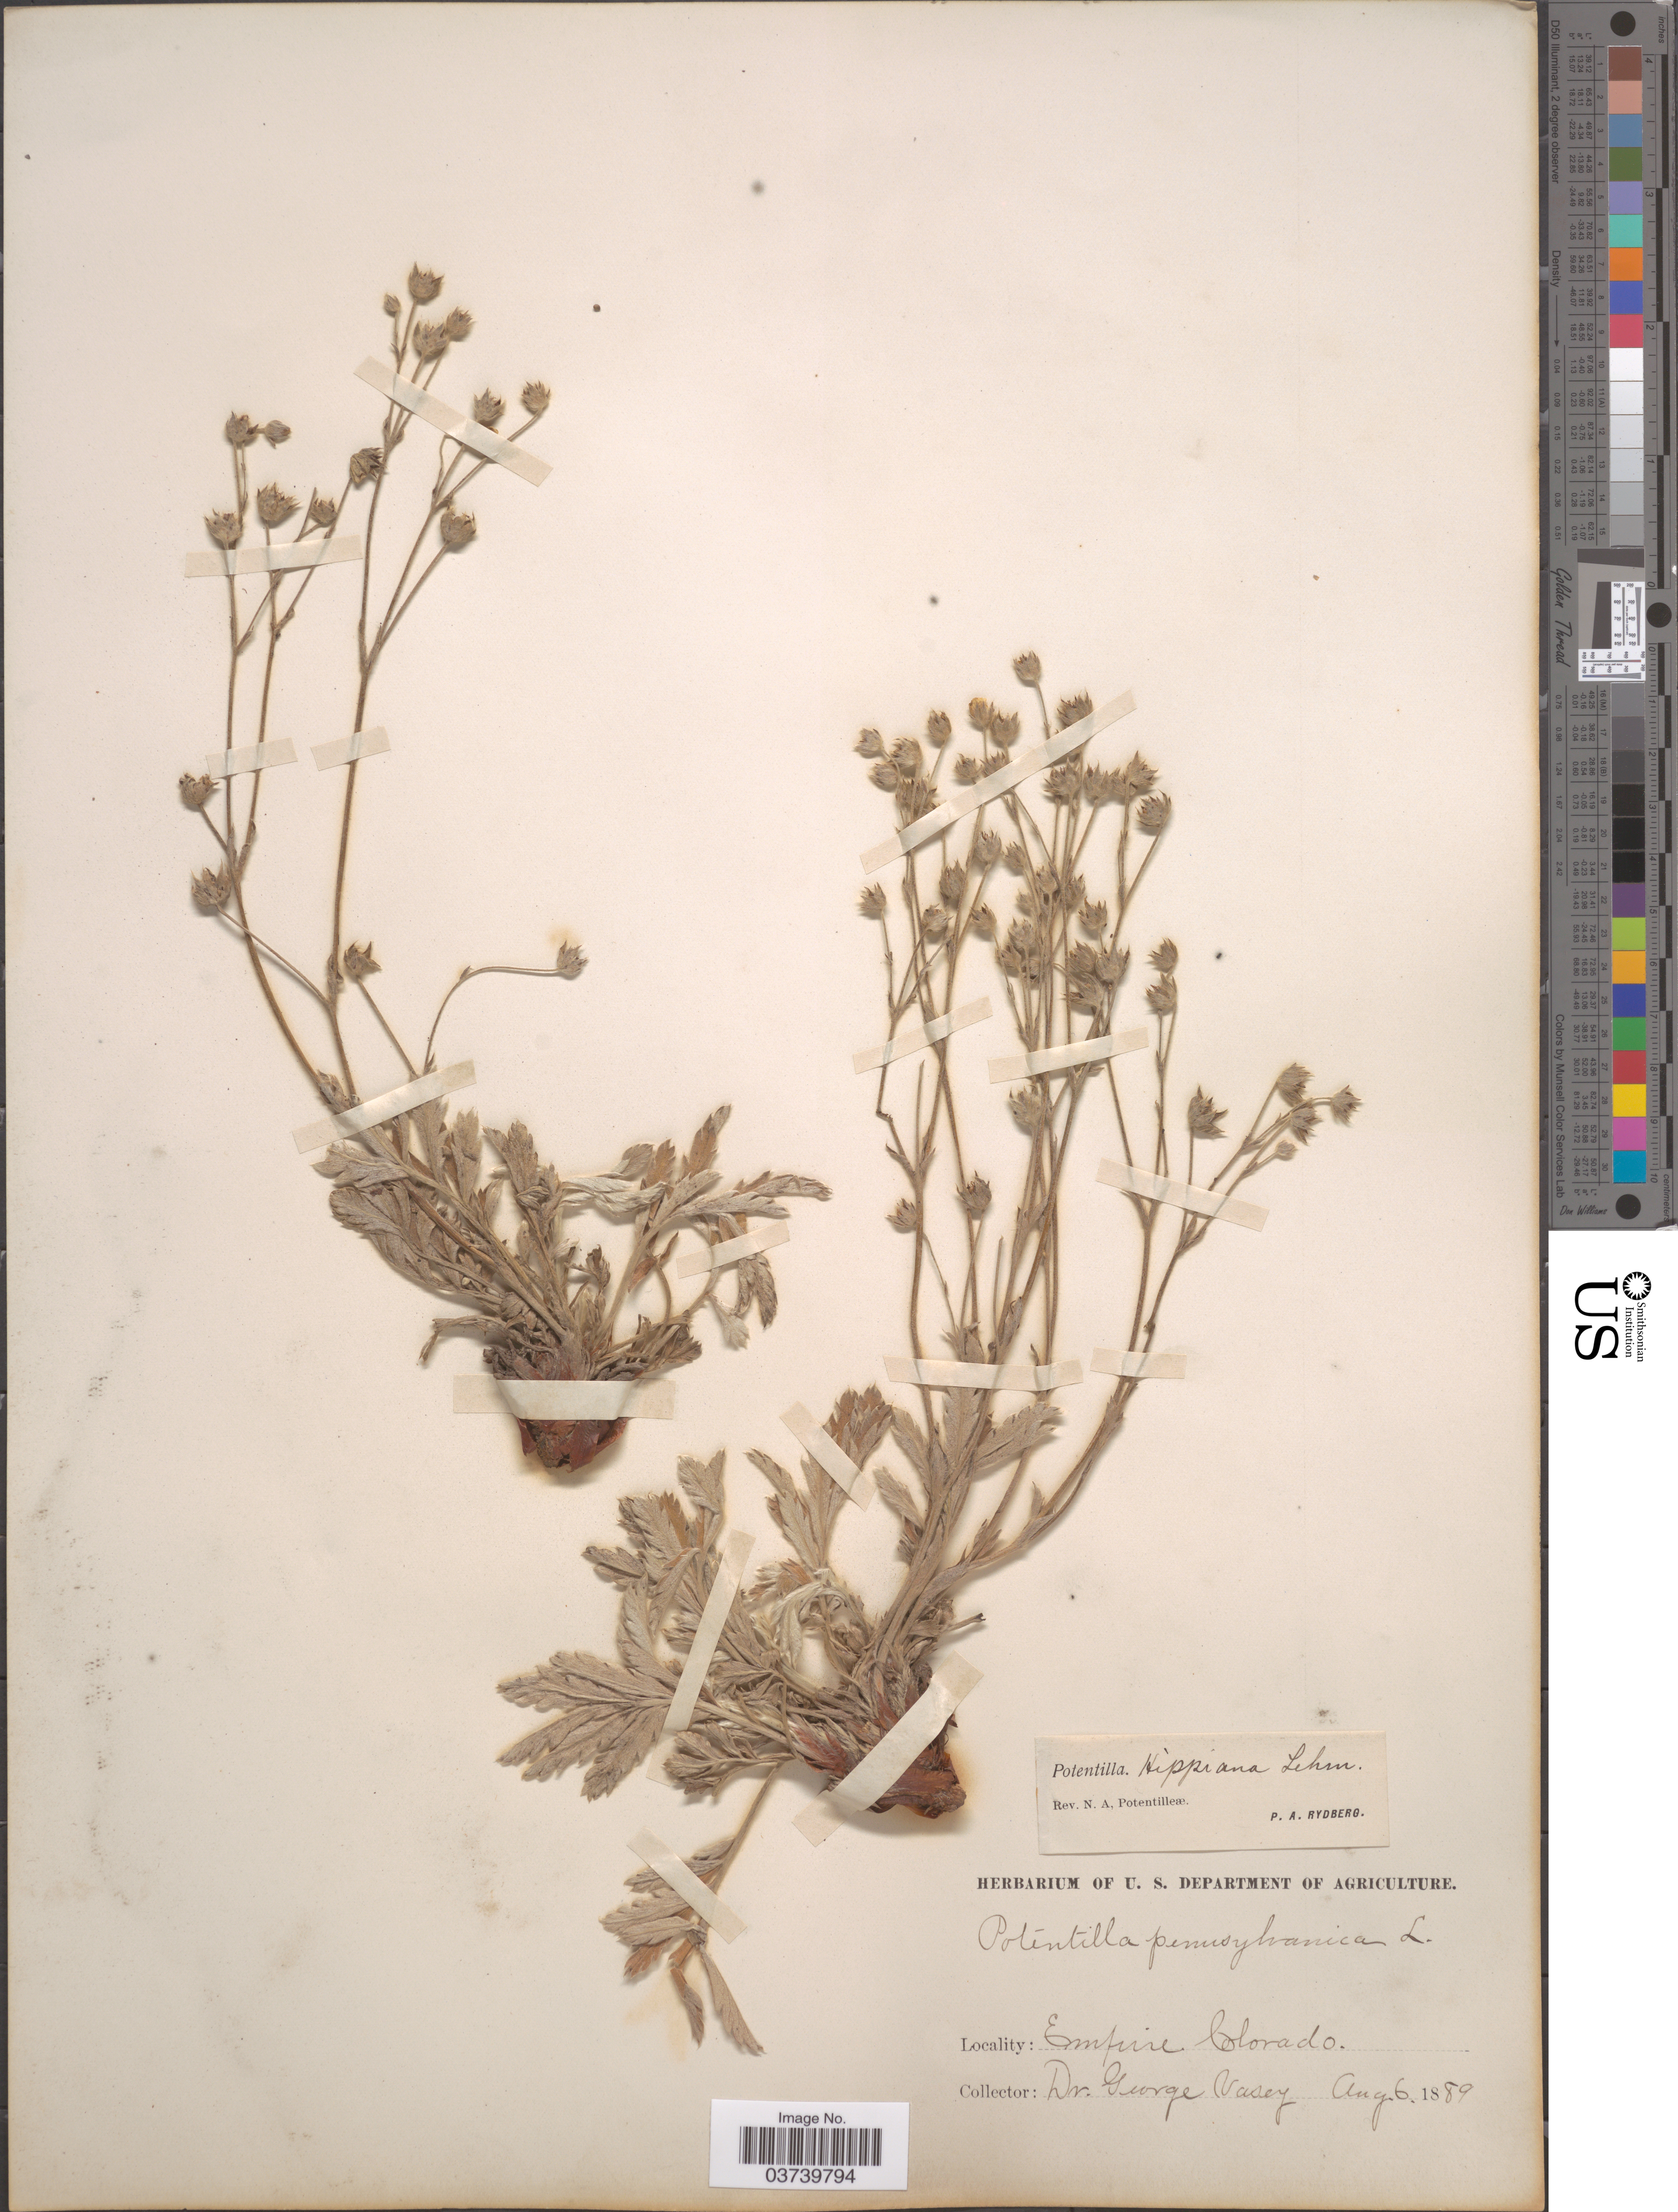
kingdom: Plantae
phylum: Tracheophyta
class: Magnoliopsida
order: Rosales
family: Rosaceae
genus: Potentilla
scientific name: Potentilla hippiana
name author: Lehm.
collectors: G. R. Vasey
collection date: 1889-08-06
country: United States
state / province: Colorado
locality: Empire.